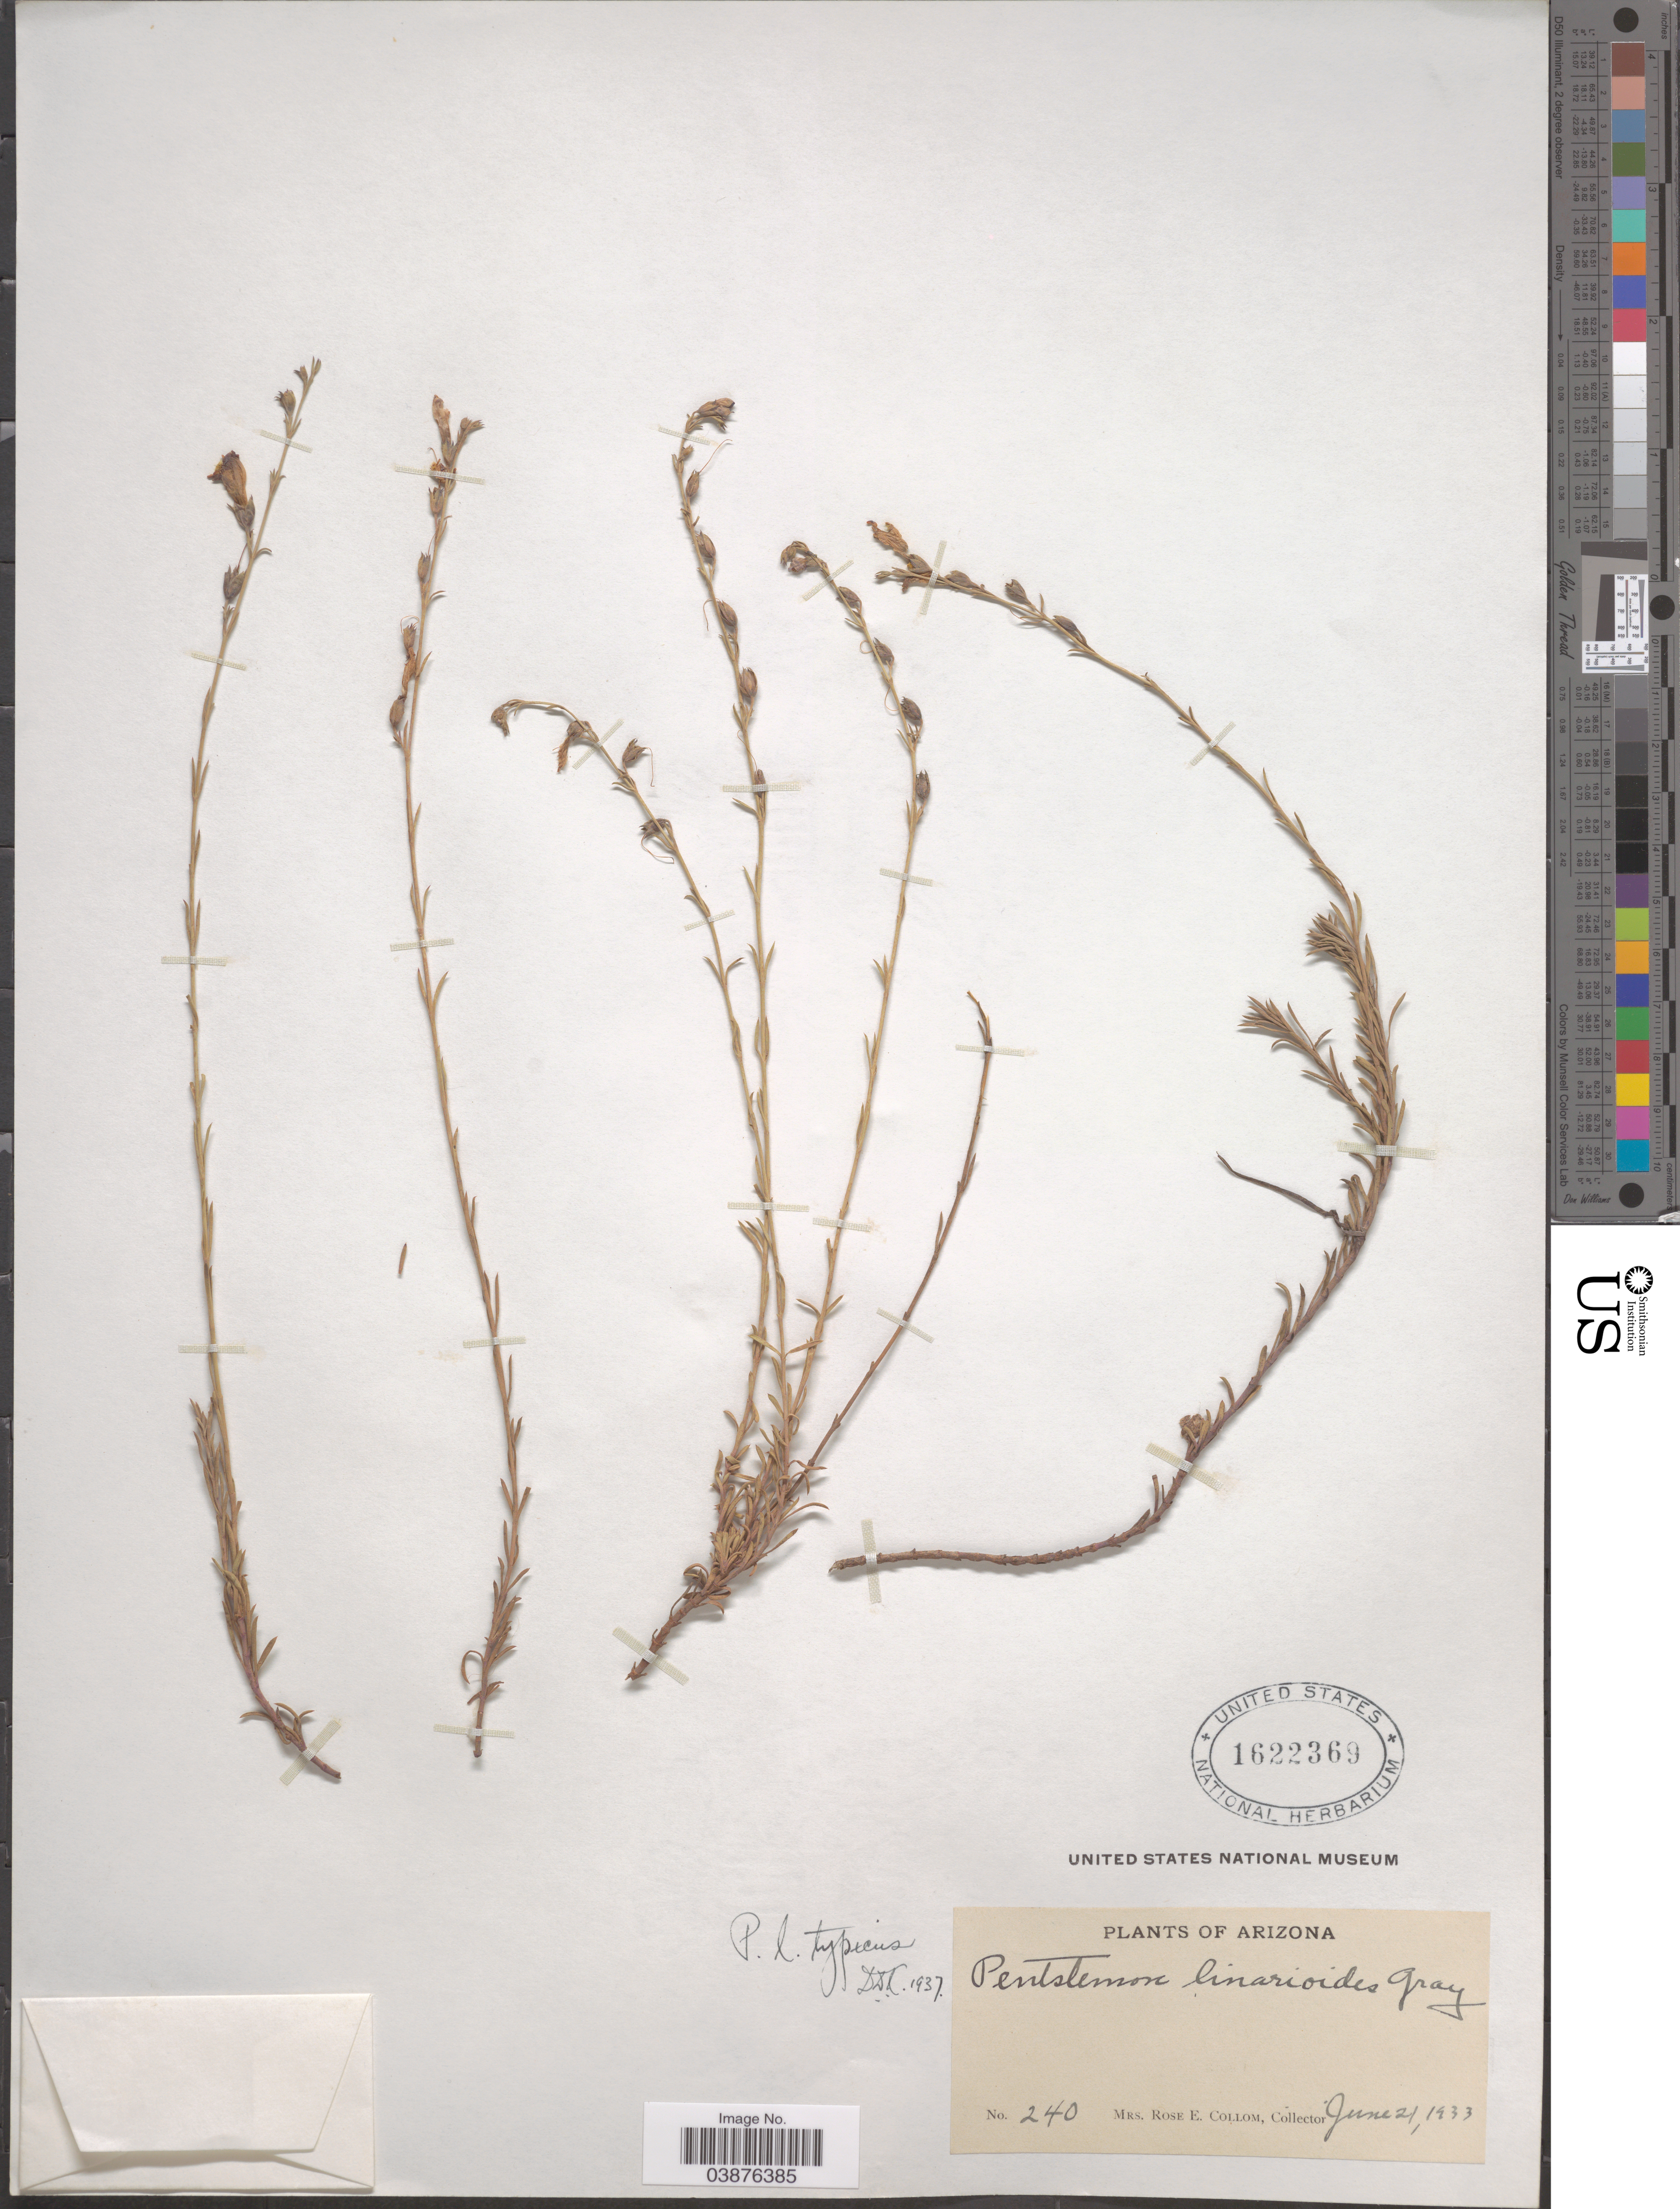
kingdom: Plantae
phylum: Tracheophyta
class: Magnoliopsida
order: Lamiales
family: Plantaginaceae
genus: Penstemon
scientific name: Penstemon linarioides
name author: A. Gray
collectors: R. E. Collom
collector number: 240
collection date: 1933-06-21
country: United States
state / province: Arizona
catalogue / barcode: US 1622369